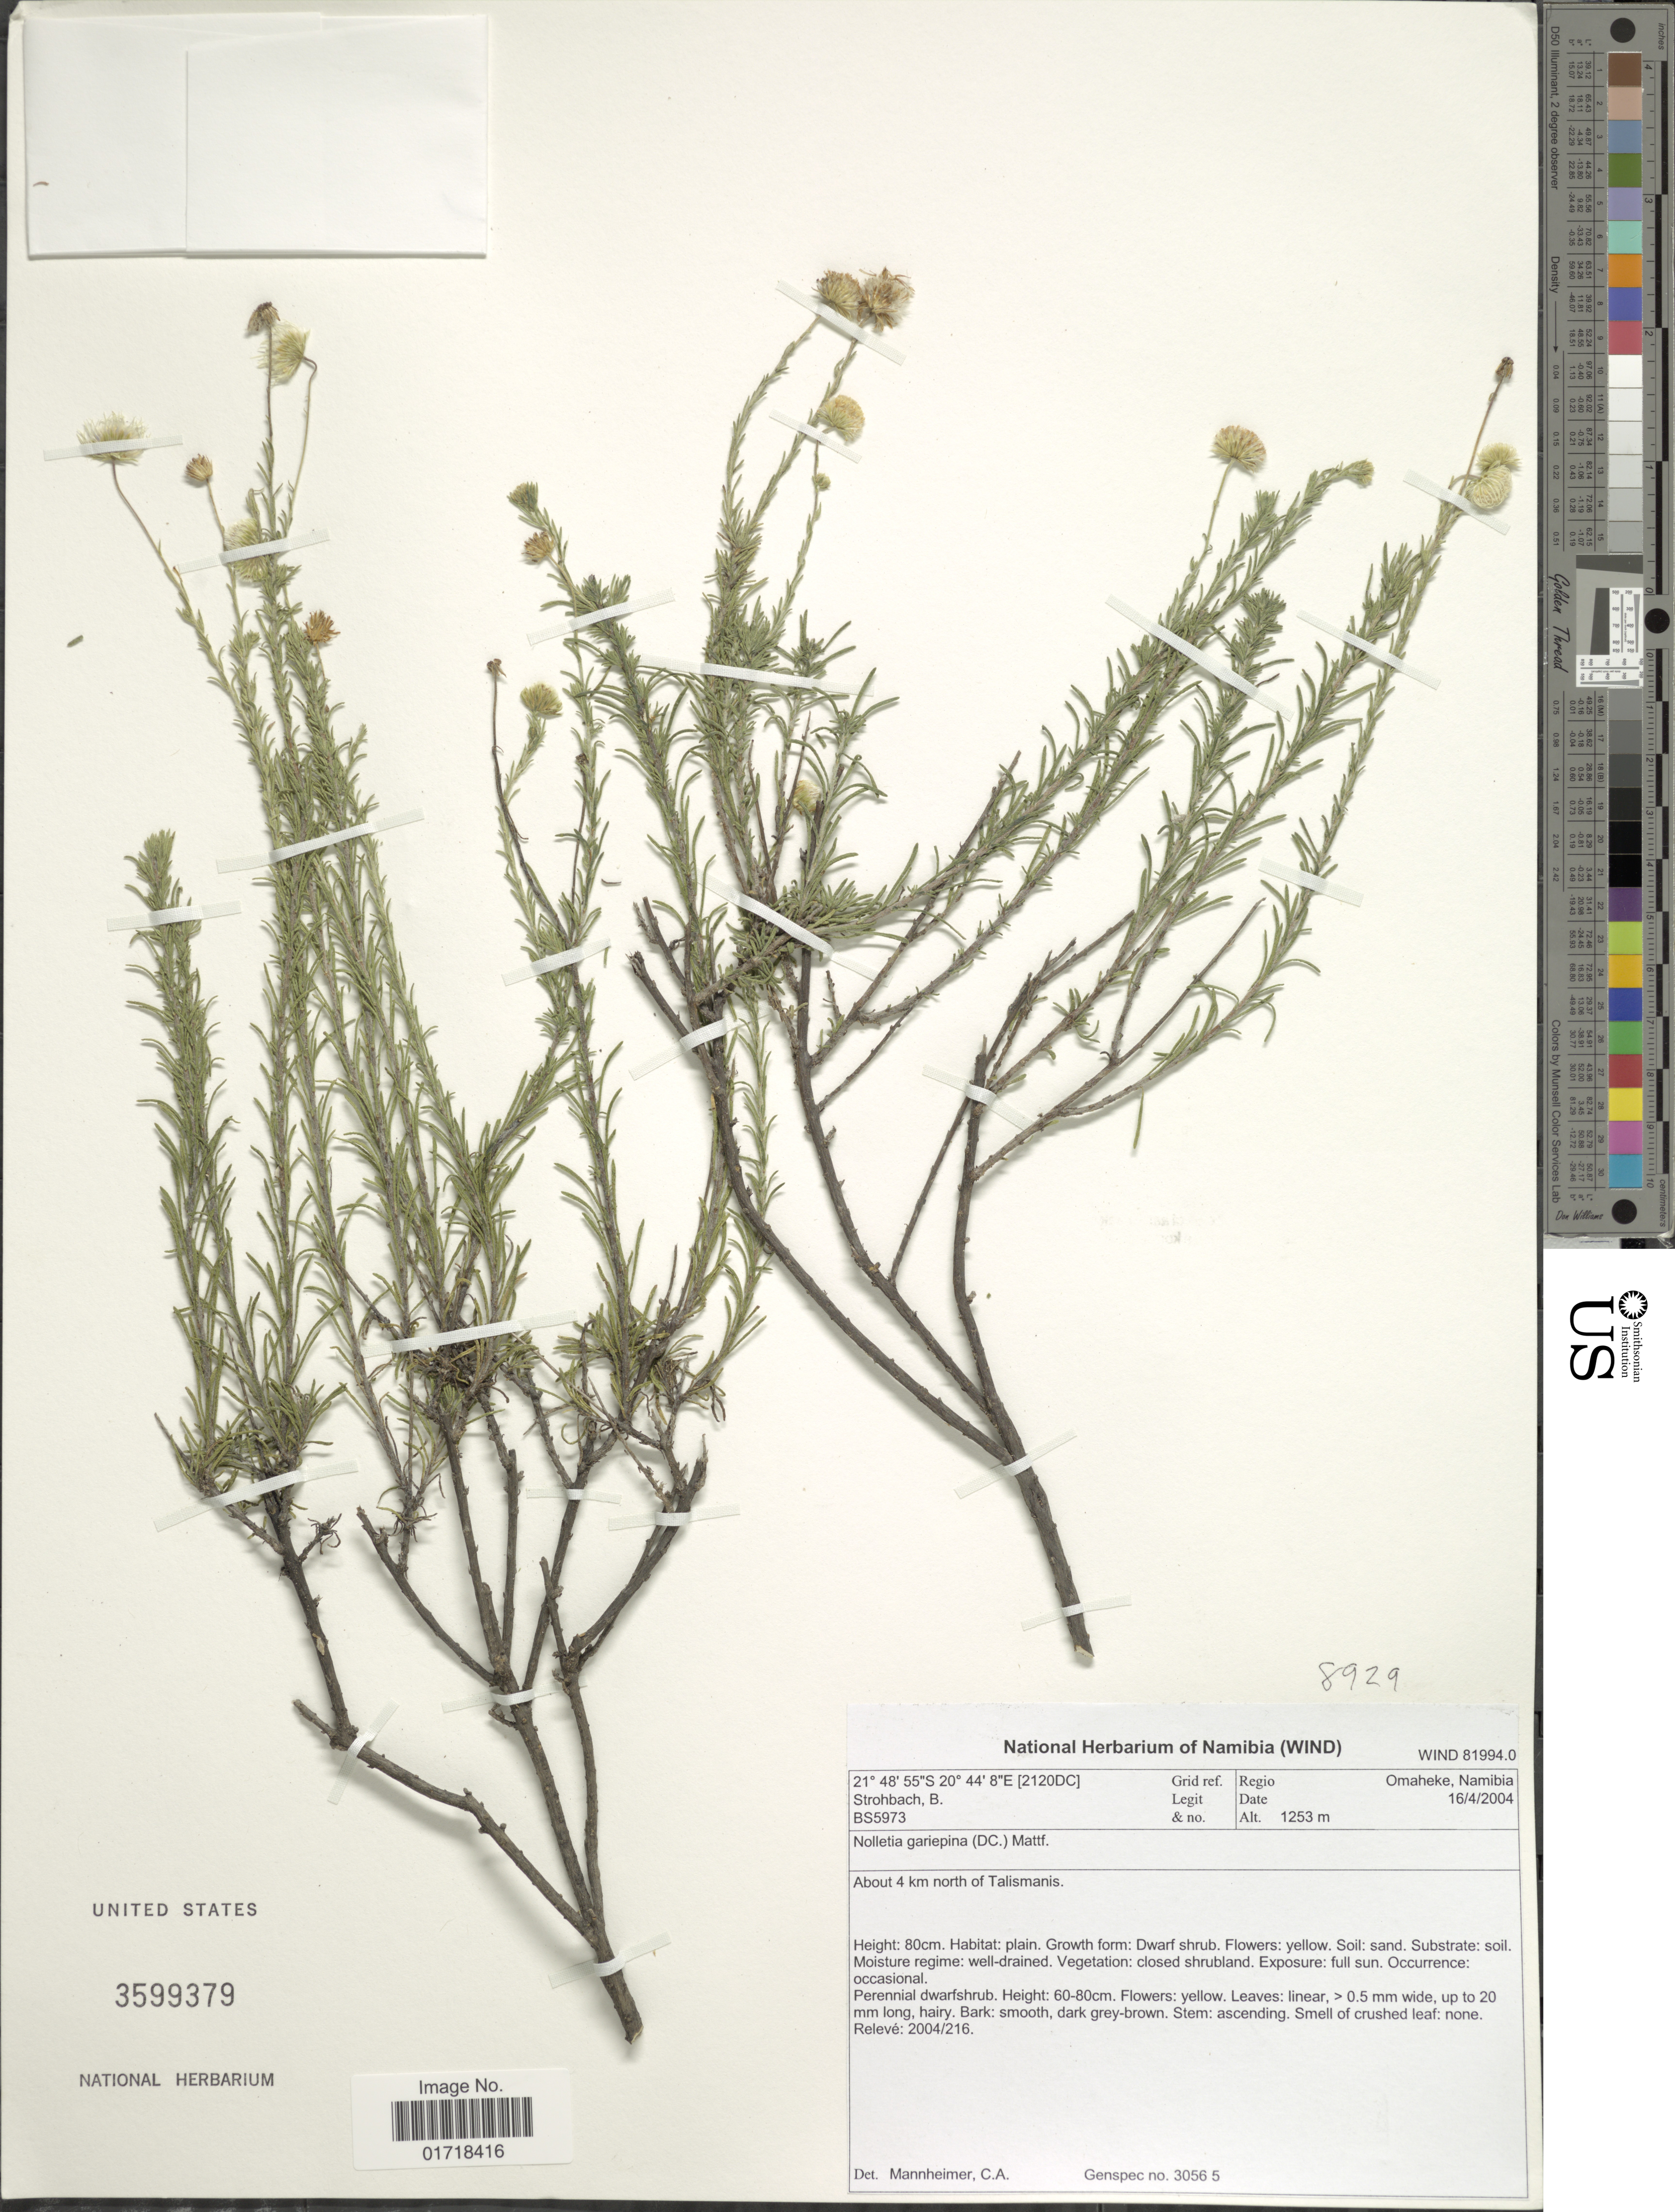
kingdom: Plantae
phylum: Tracheophyta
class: Magnoliopsida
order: Asterales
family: Asteraceae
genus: Nolletia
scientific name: Nolletia gariepina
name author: (DC.) Mattf.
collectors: B. Strohbach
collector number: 5973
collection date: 2004-04-16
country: Namibia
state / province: Omaheke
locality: About 4 km north of Talismanis.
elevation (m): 1253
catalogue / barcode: US 3599379